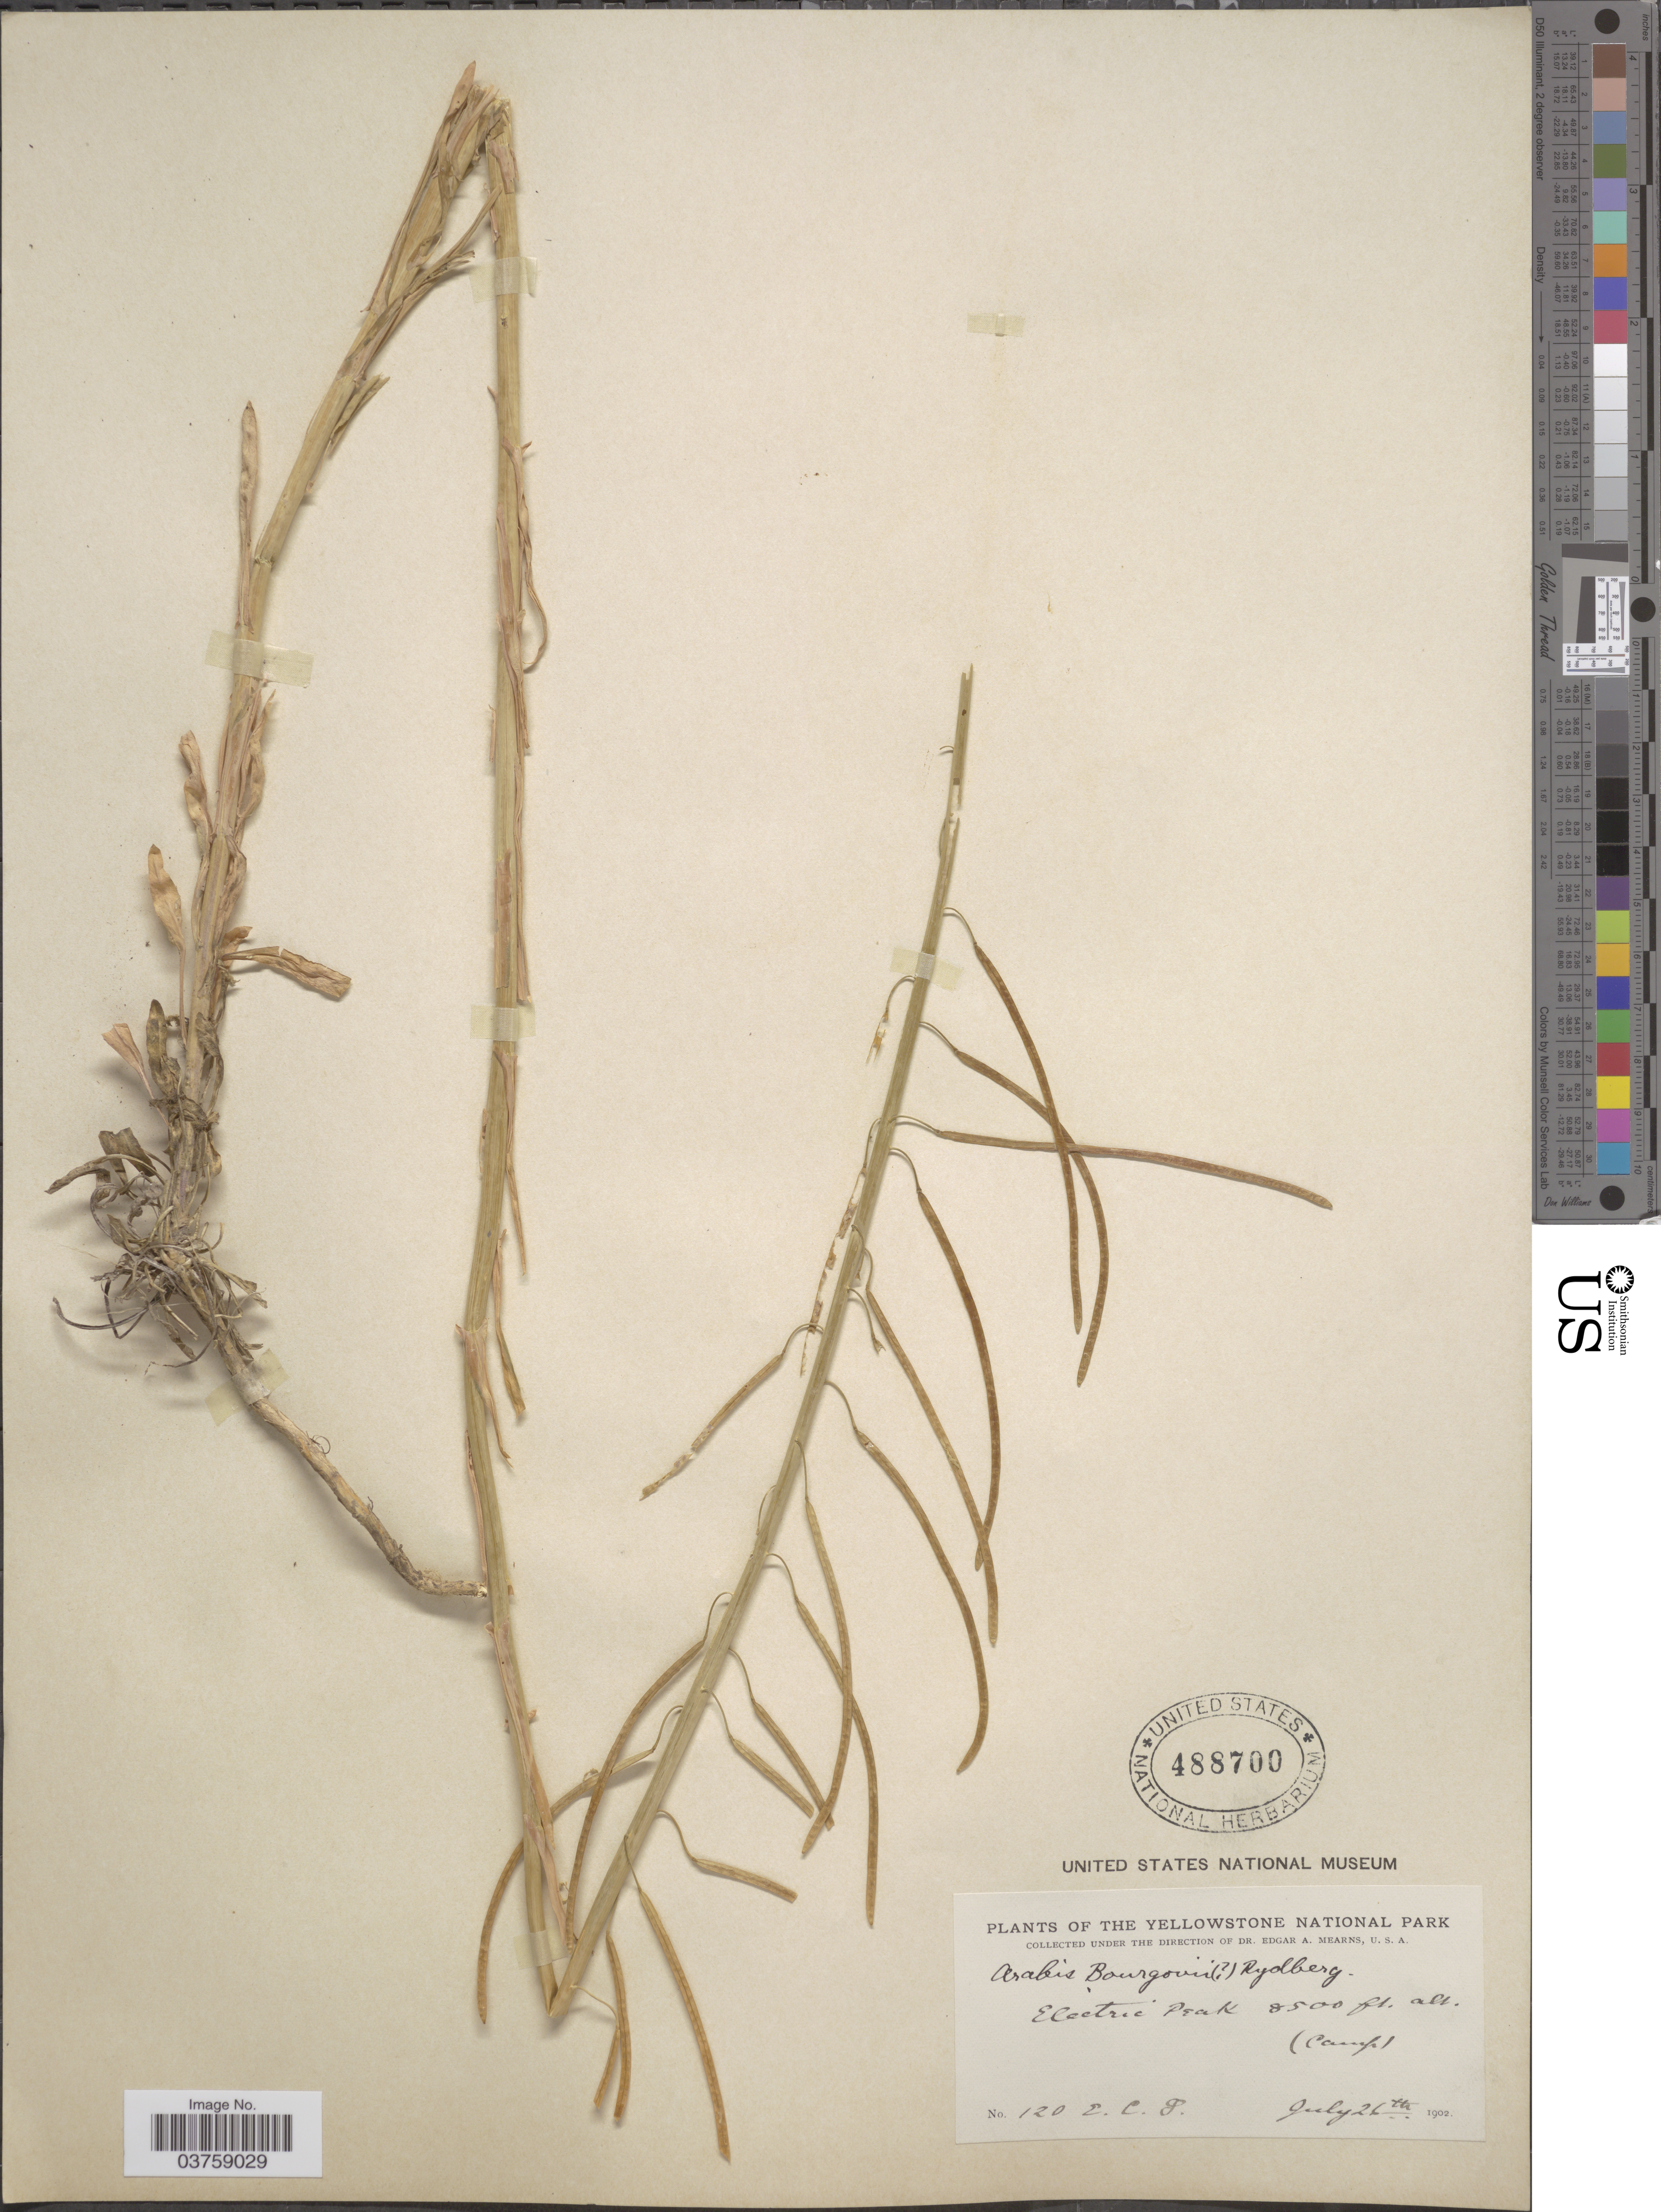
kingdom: Plantae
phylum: Tracheophyta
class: Magnoliopsida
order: Brassicales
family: Brassicaceae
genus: Arabis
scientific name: Arabis sparsiflora var. subvillosa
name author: (S. Watson) Rollins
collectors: E. C. Smith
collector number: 120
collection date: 1902-07-26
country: United States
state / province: Montana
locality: The Yellowstone National Park. Electric Peak (Camp).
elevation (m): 2591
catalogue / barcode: US 488700